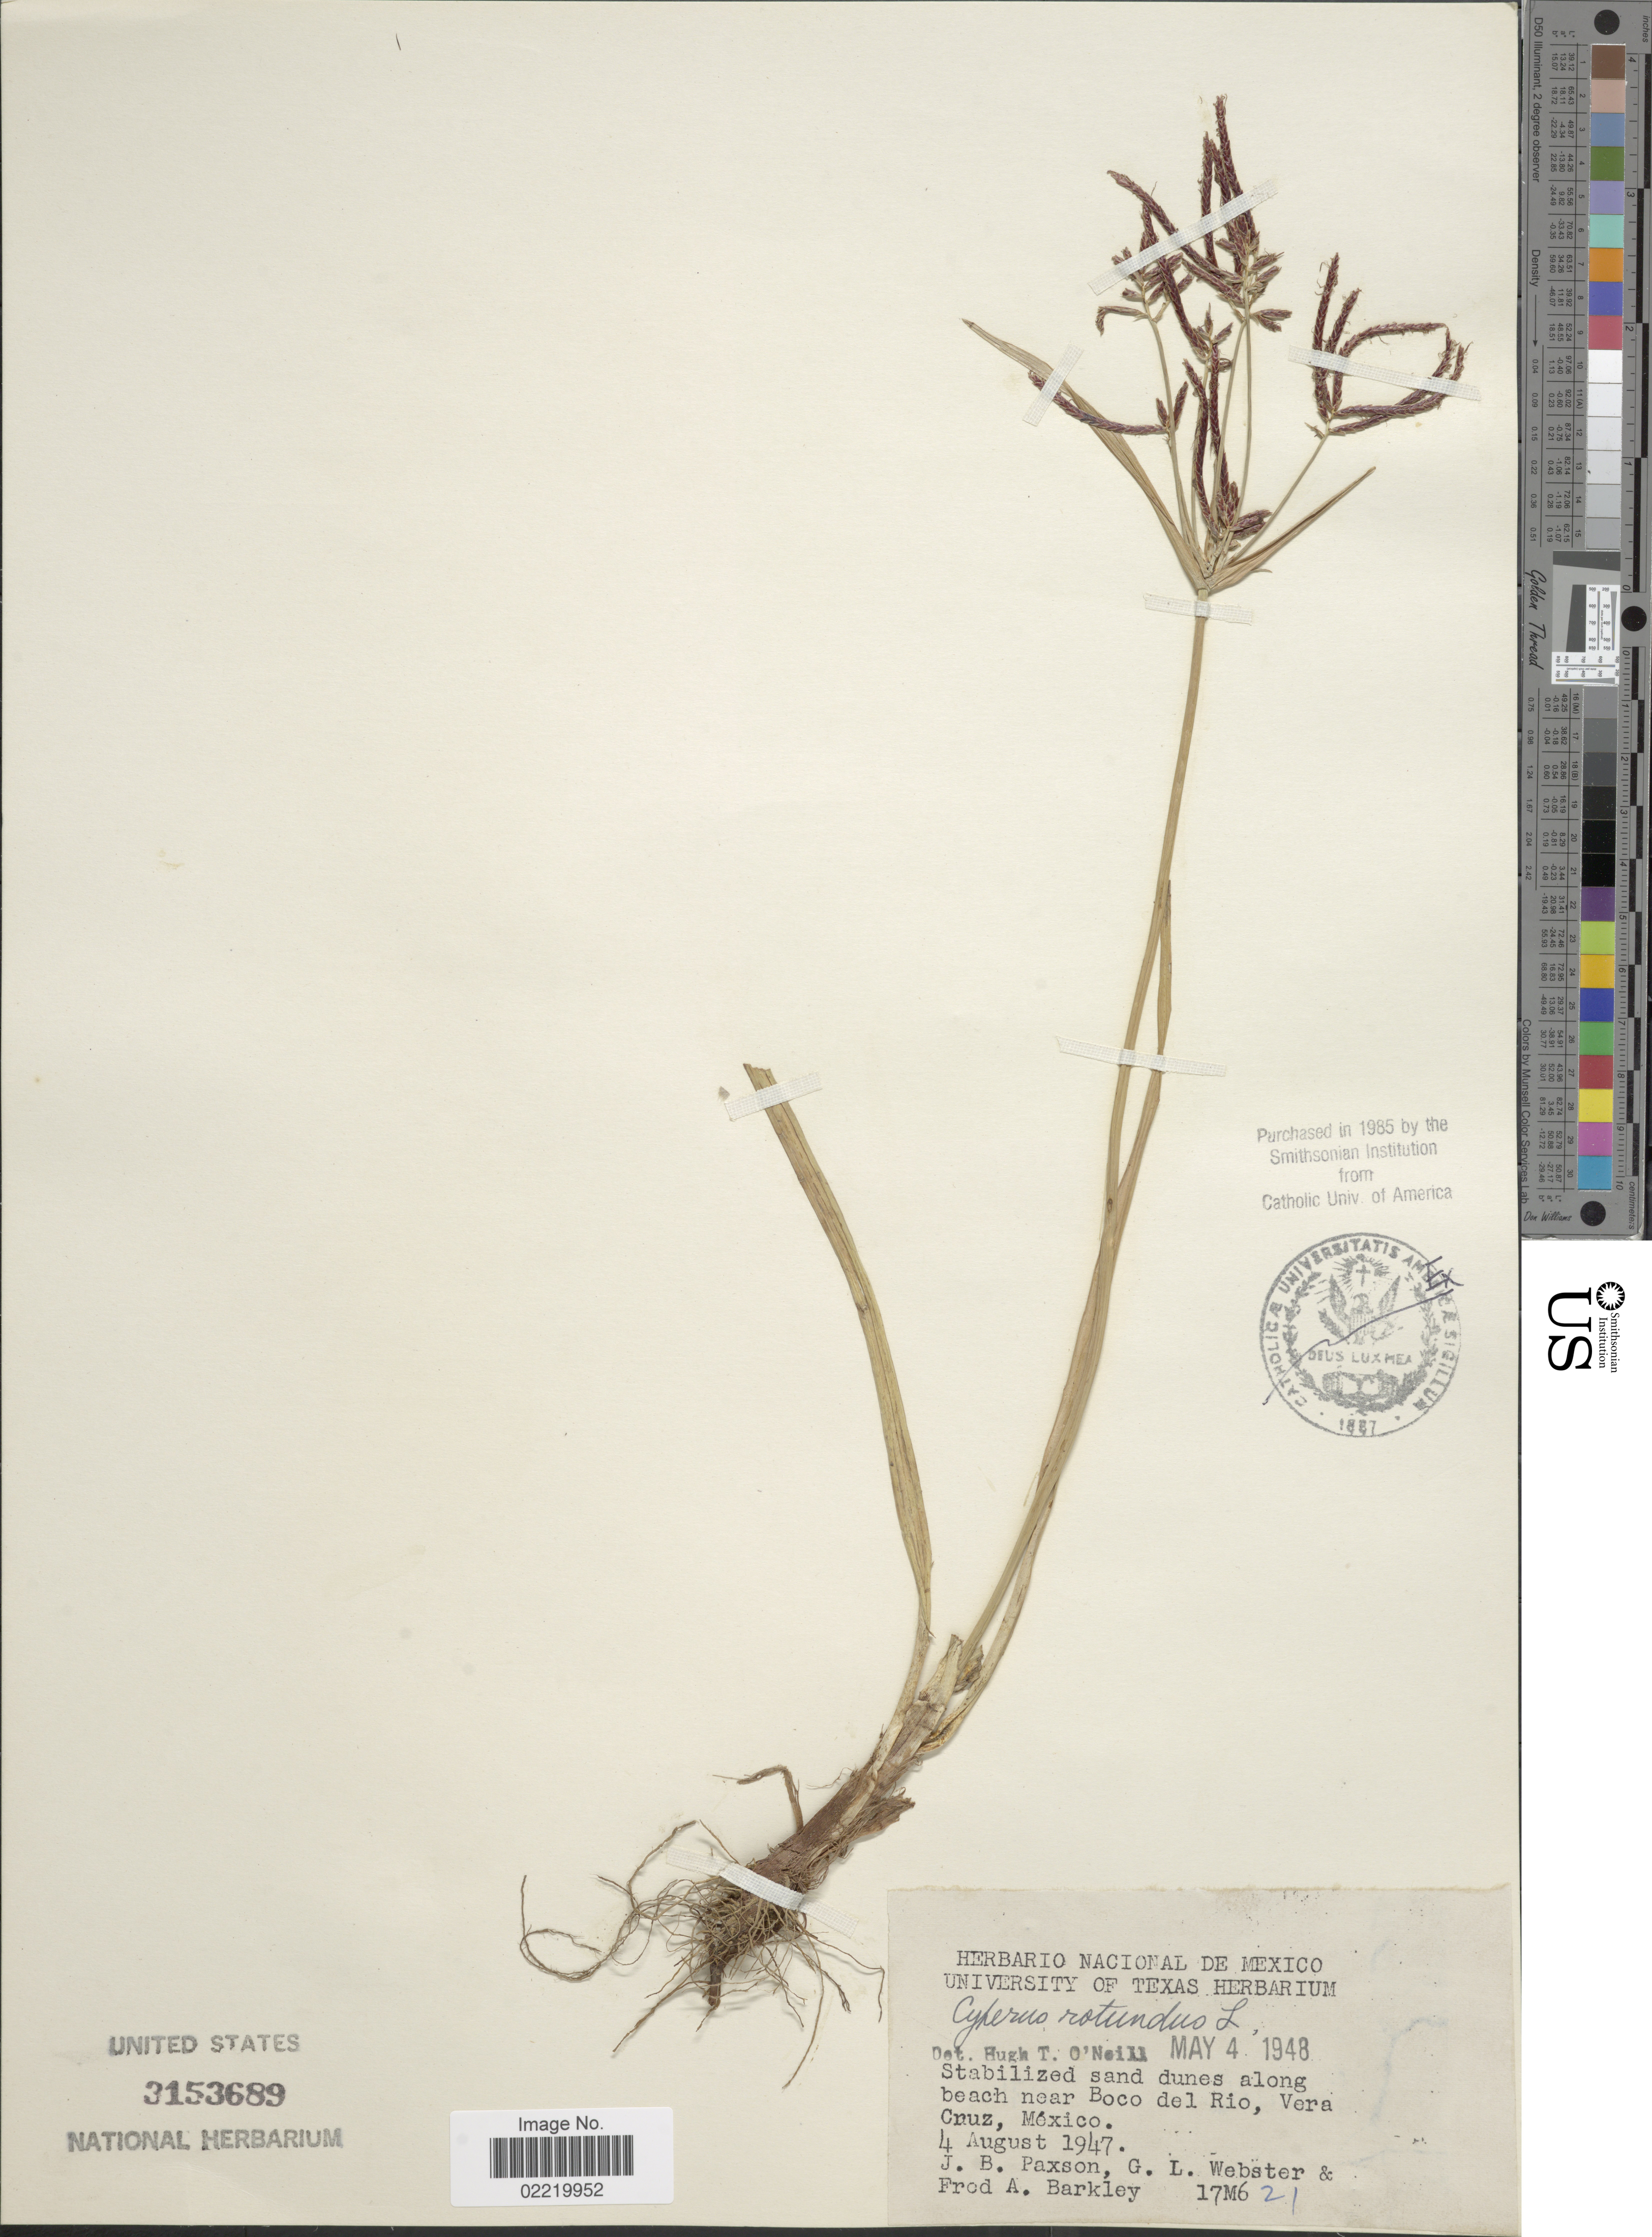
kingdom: Plantae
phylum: Tracheophyta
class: Liliopsida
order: Poales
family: Cyperaceae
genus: Cyperus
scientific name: Cyperus rotundus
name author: L.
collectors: J. Paxon, G. L. Webster & F. A. Barkley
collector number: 17M621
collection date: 1947-08-04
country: Mexico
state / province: Veracruz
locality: Sand dunes along beach near Boco del Rio, Vera Cruz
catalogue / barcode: US 3153689